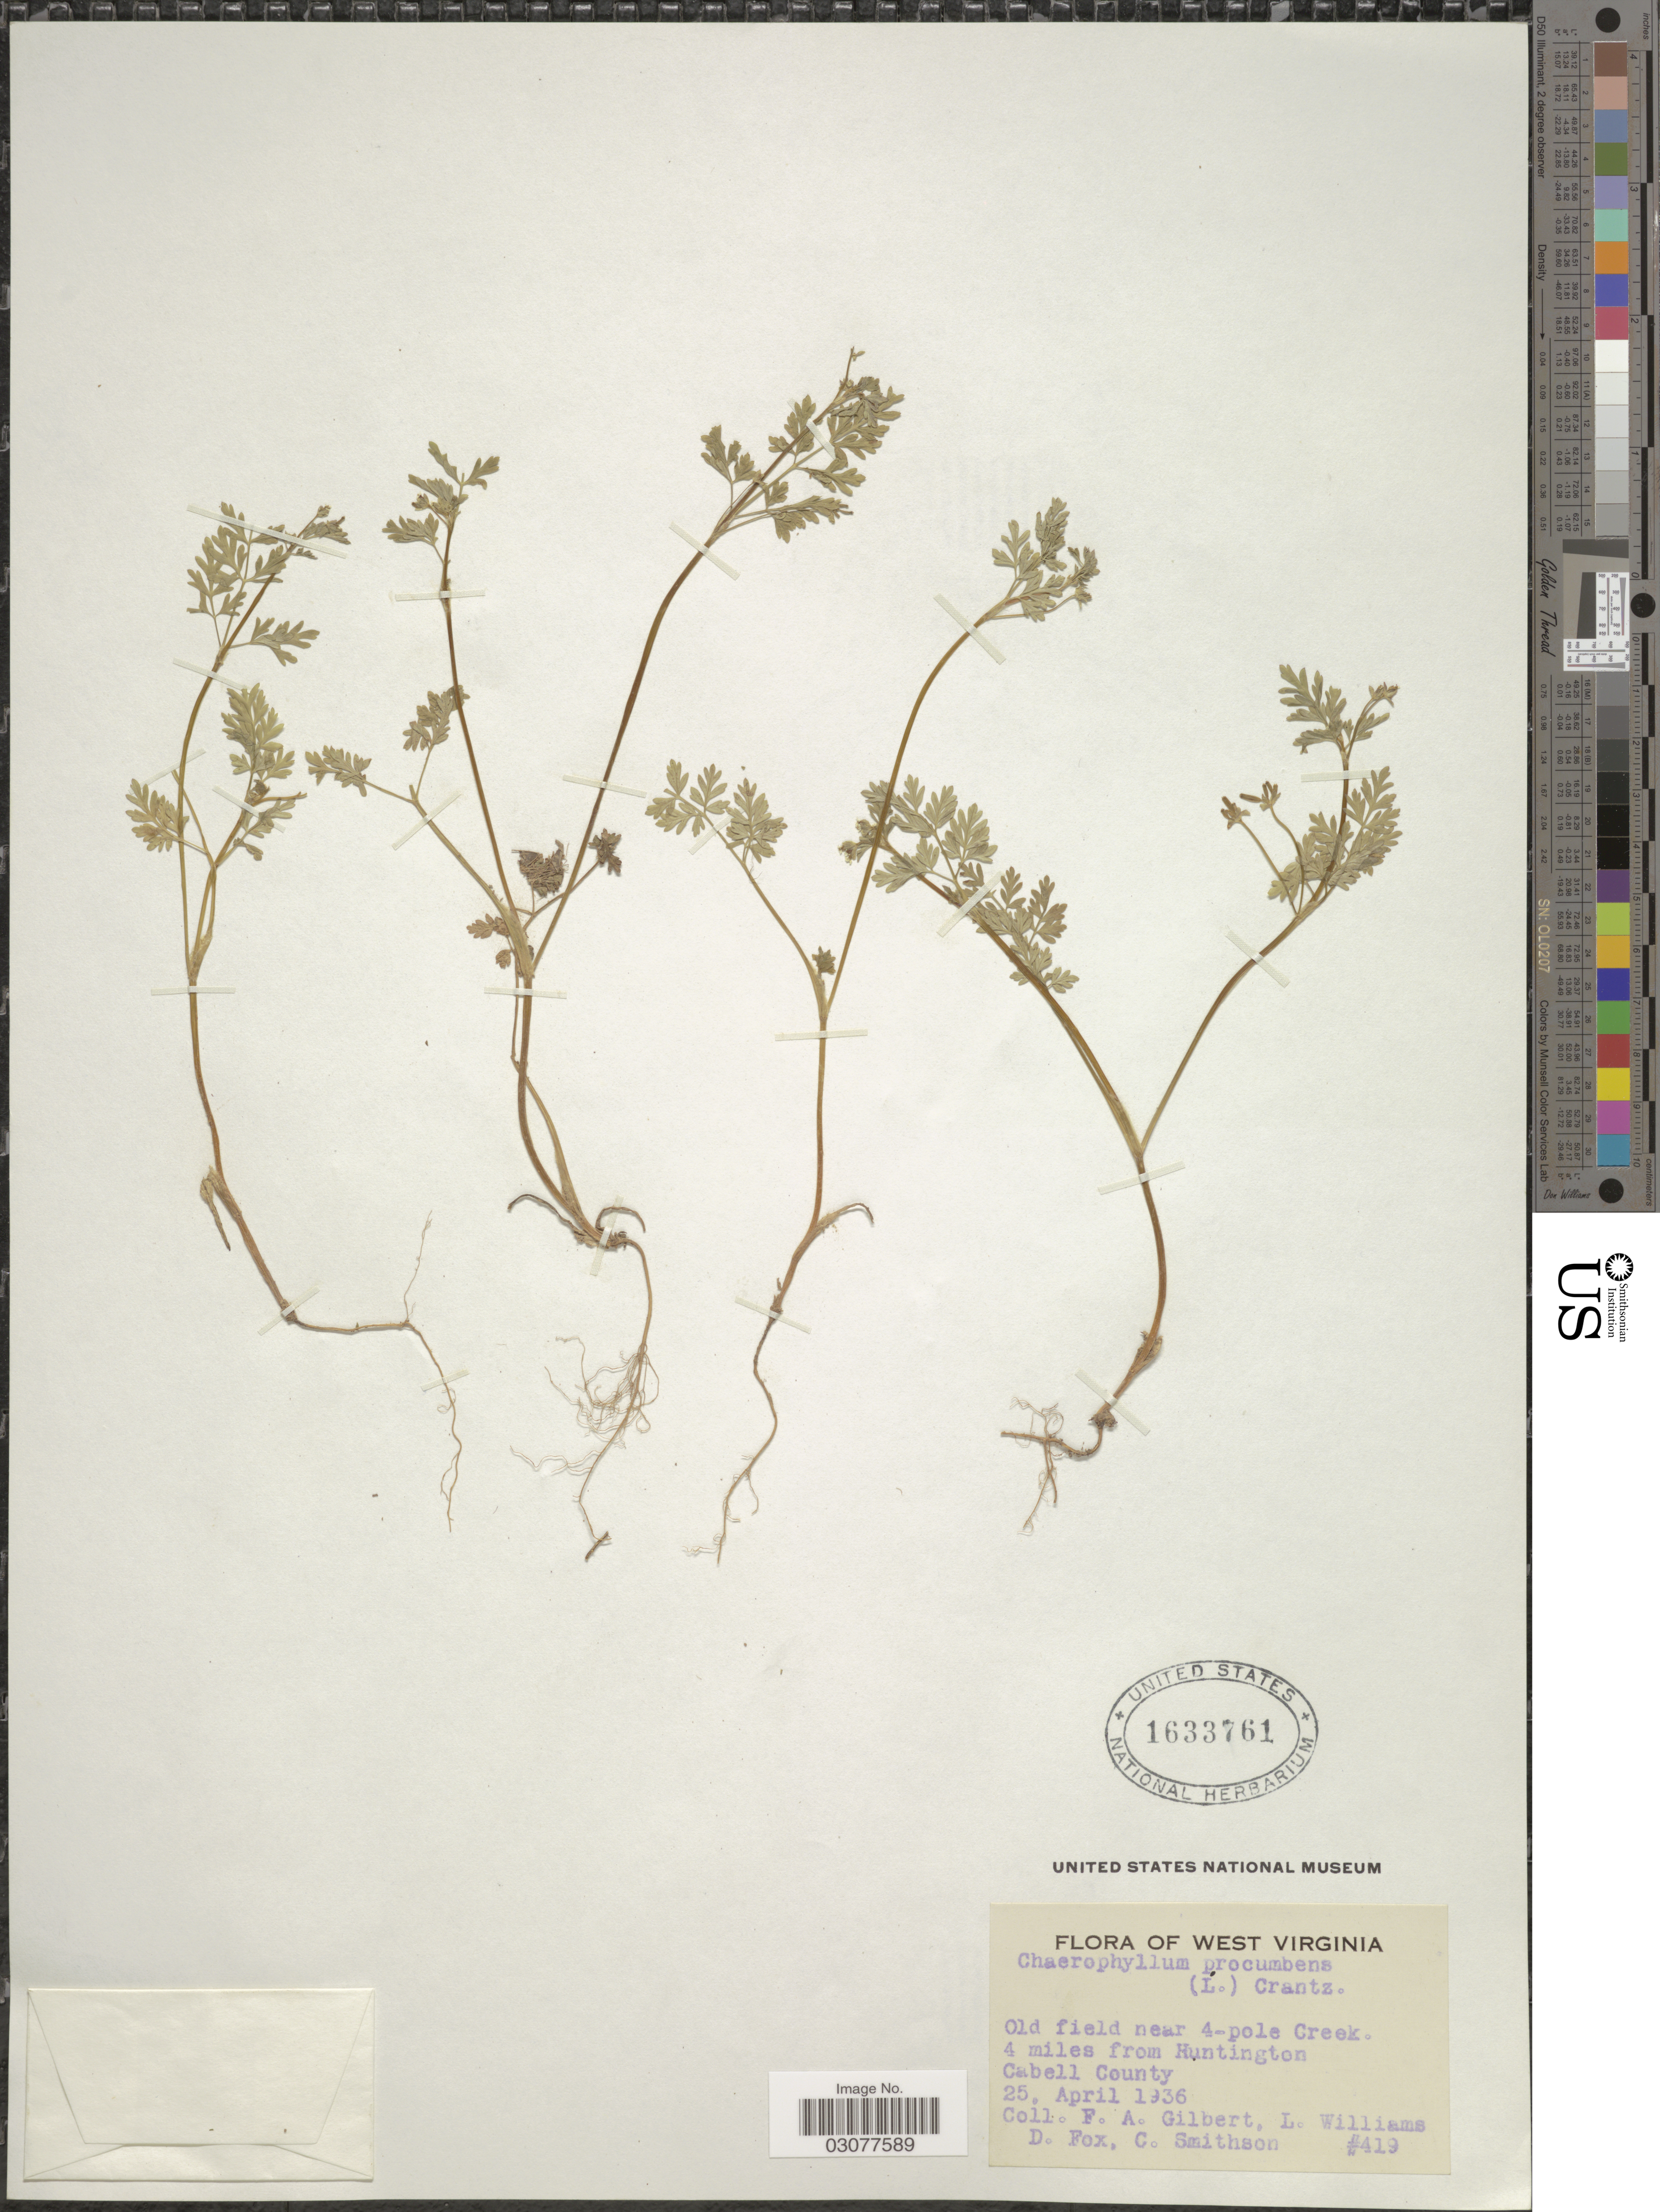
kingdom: Plantae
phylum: Tracheophyta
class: Magnoliopsida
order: Apiales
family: Apiaceae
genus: Chaerophyllum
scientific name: Chaerophyllum procumbens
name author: (L.) Crantz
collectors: F. A. Gilbert, L. Williams, D. Fox & C. Smithson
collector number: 419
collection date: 1936-04-25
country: United States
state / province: West Virginia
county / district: Cabell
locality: Old field near 4-pole Creek. 4 miles from Huntington, Cabell County.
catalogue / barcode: US 1633761